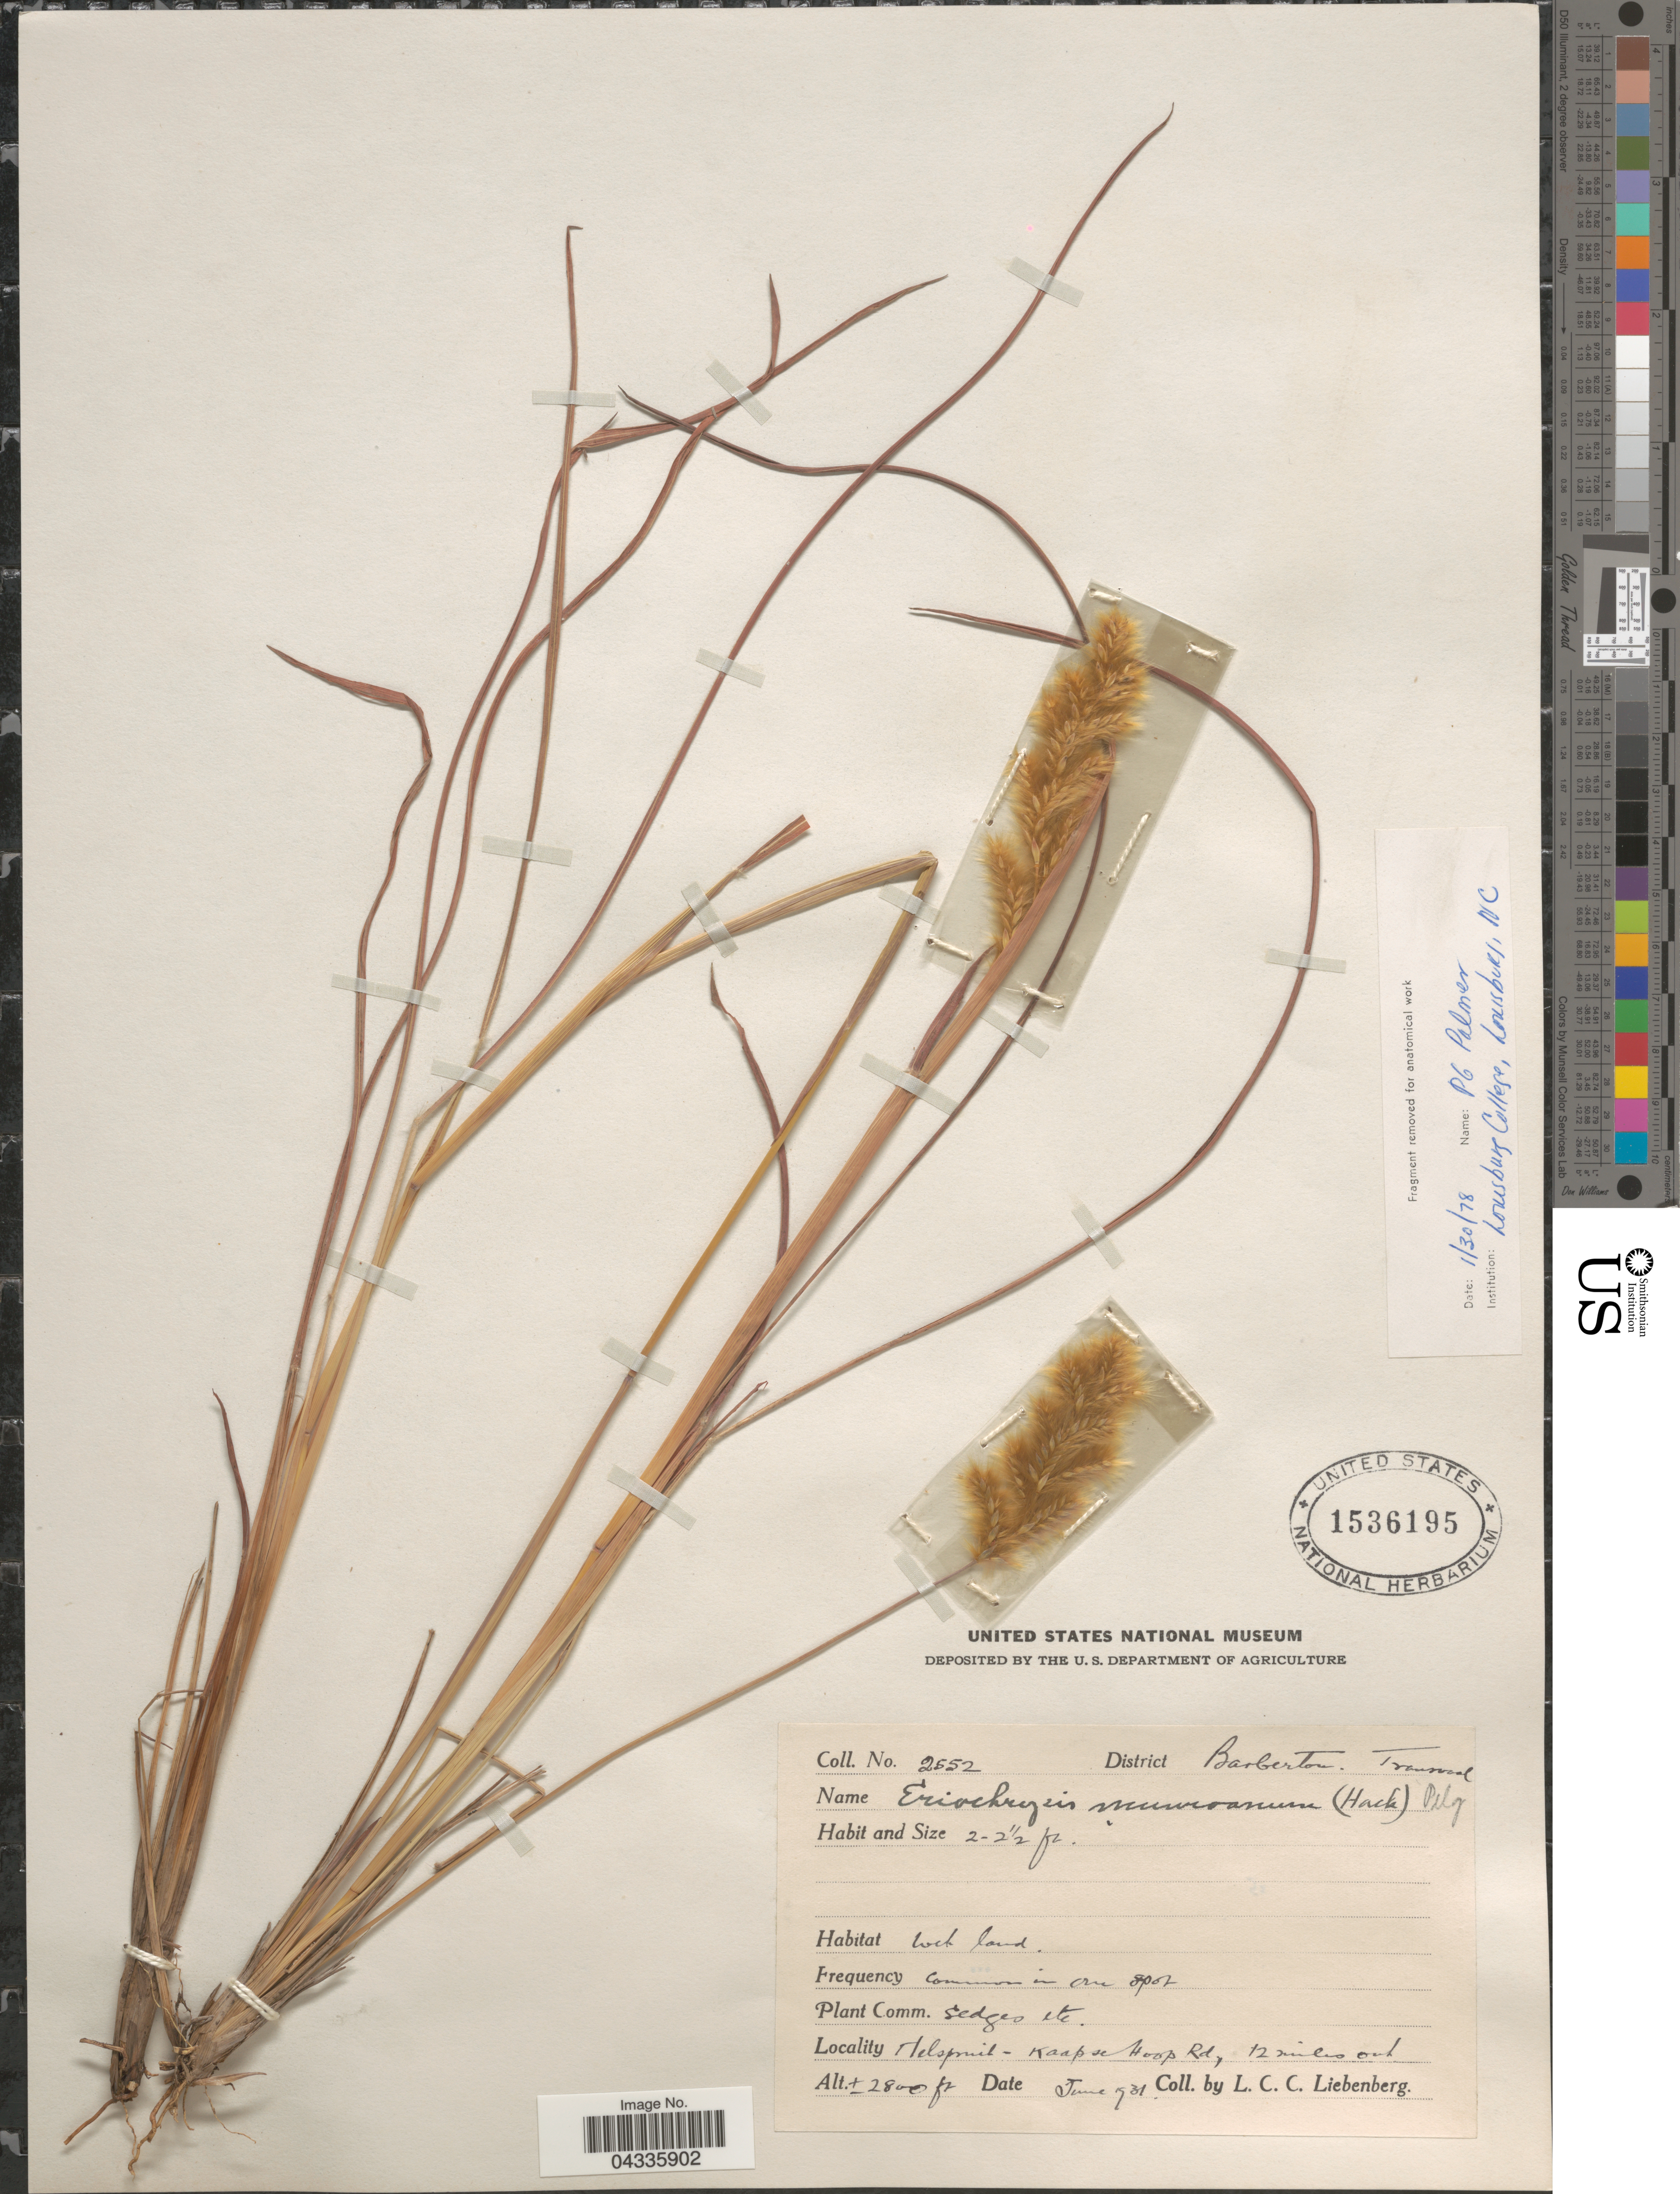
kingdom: Plantae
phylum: Tracheophyta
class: Liliopsida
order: Poales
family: Poaceae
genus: Eriochrysis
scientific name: Eriochrysis pallida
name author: Munro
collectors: L. Liebenberg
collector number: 2552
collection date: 1931-06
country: South Africa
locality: District Barberton, Transvaal. Nelspruit, Kaapse Hoop Rd, 12 miles out.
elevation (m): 853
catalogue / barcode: US 1536195